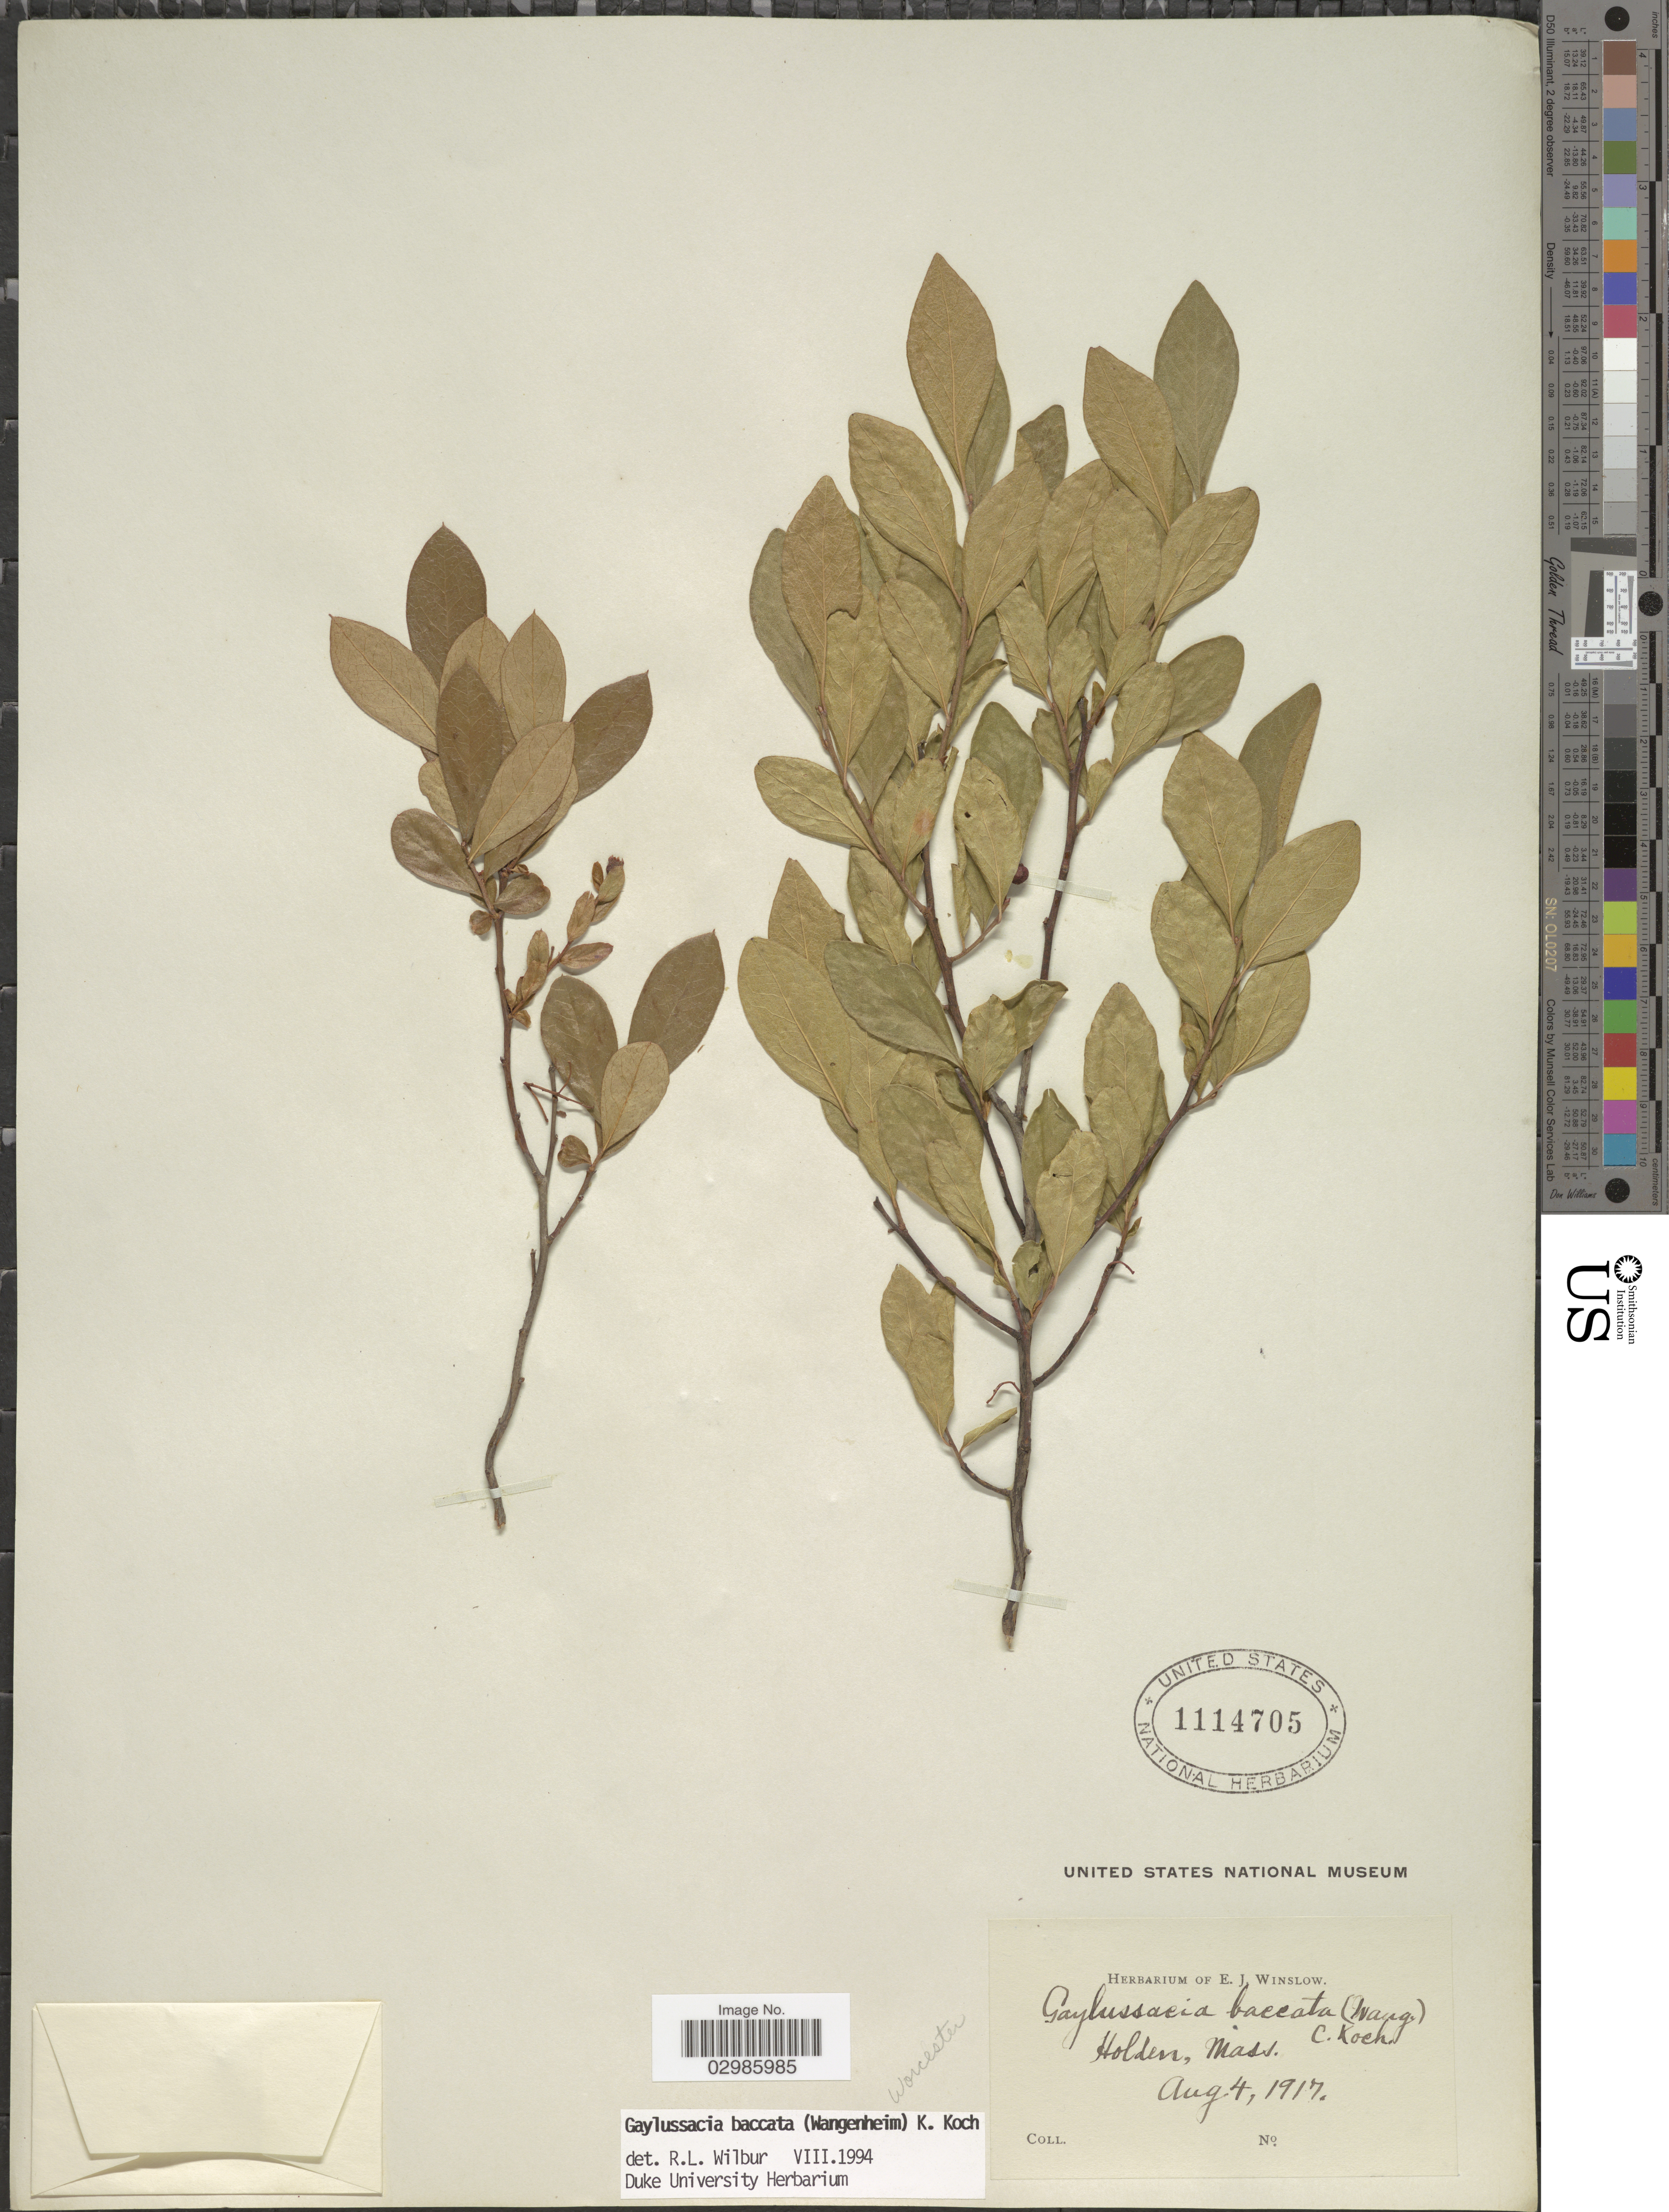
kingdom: Plantae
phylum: Tracheophyta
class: Magnoliopsida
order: Ericales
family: Ericaceae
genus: Gaylussacia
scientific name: Gaylussacia baccata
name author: (Wangenh.) K. Koch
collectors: ex herb. E. J. Winslow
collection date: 1917-08-04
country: United States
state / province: Massachusetts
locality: Holden. Worcester.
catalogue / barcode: US 1114705